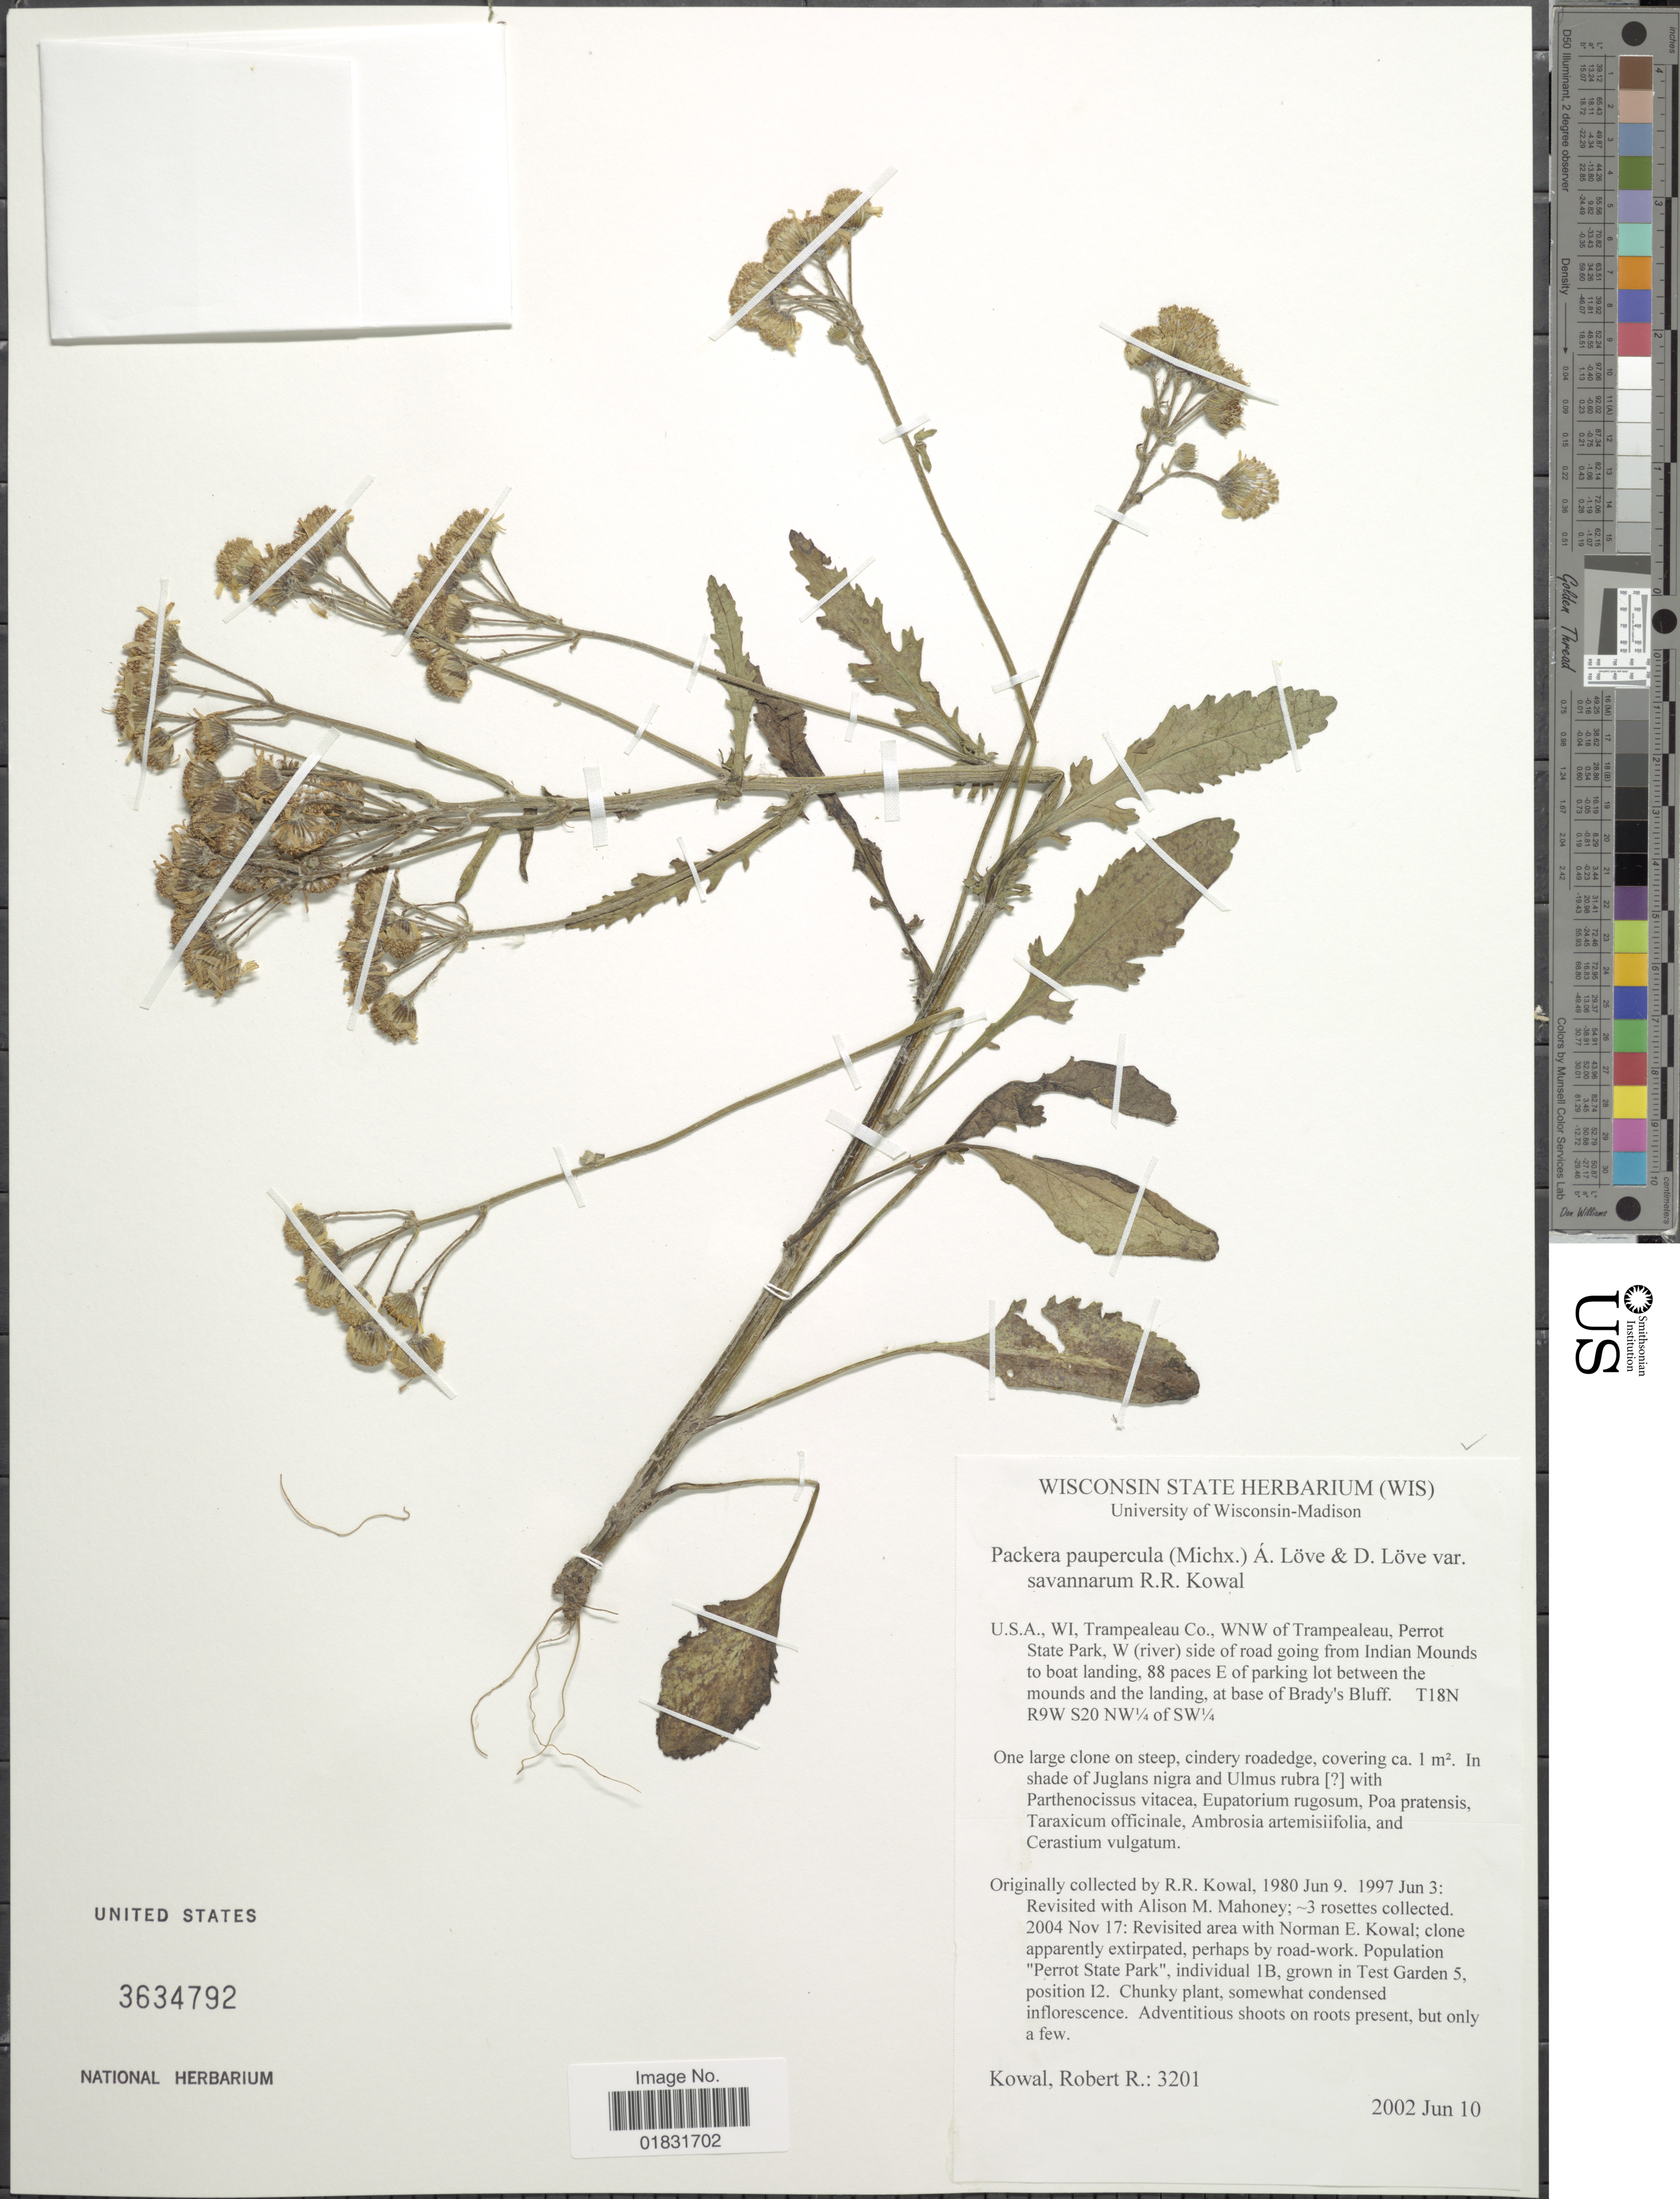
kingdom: Plantae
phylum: Tracheophyta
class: Magnoliopsida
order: Asterales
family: Asteraceae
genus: Packera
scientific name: Packera paupercula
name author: (Michx.) Á. Löve & D. Löve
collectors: R. Kowal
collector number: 3201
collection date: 2002-06-10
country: United States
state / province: Wisconsin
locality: Trampealeau Co., WnW of Trampealeau, Perrot State Park, W(river) side of road going from Indian Mounds to boat landing, 88 paces E of parking lot between the mounds and the landing, at the base of Brady's Bluff. T18N R9W S20 NW¼ of SW¼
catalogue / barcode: US 3634792